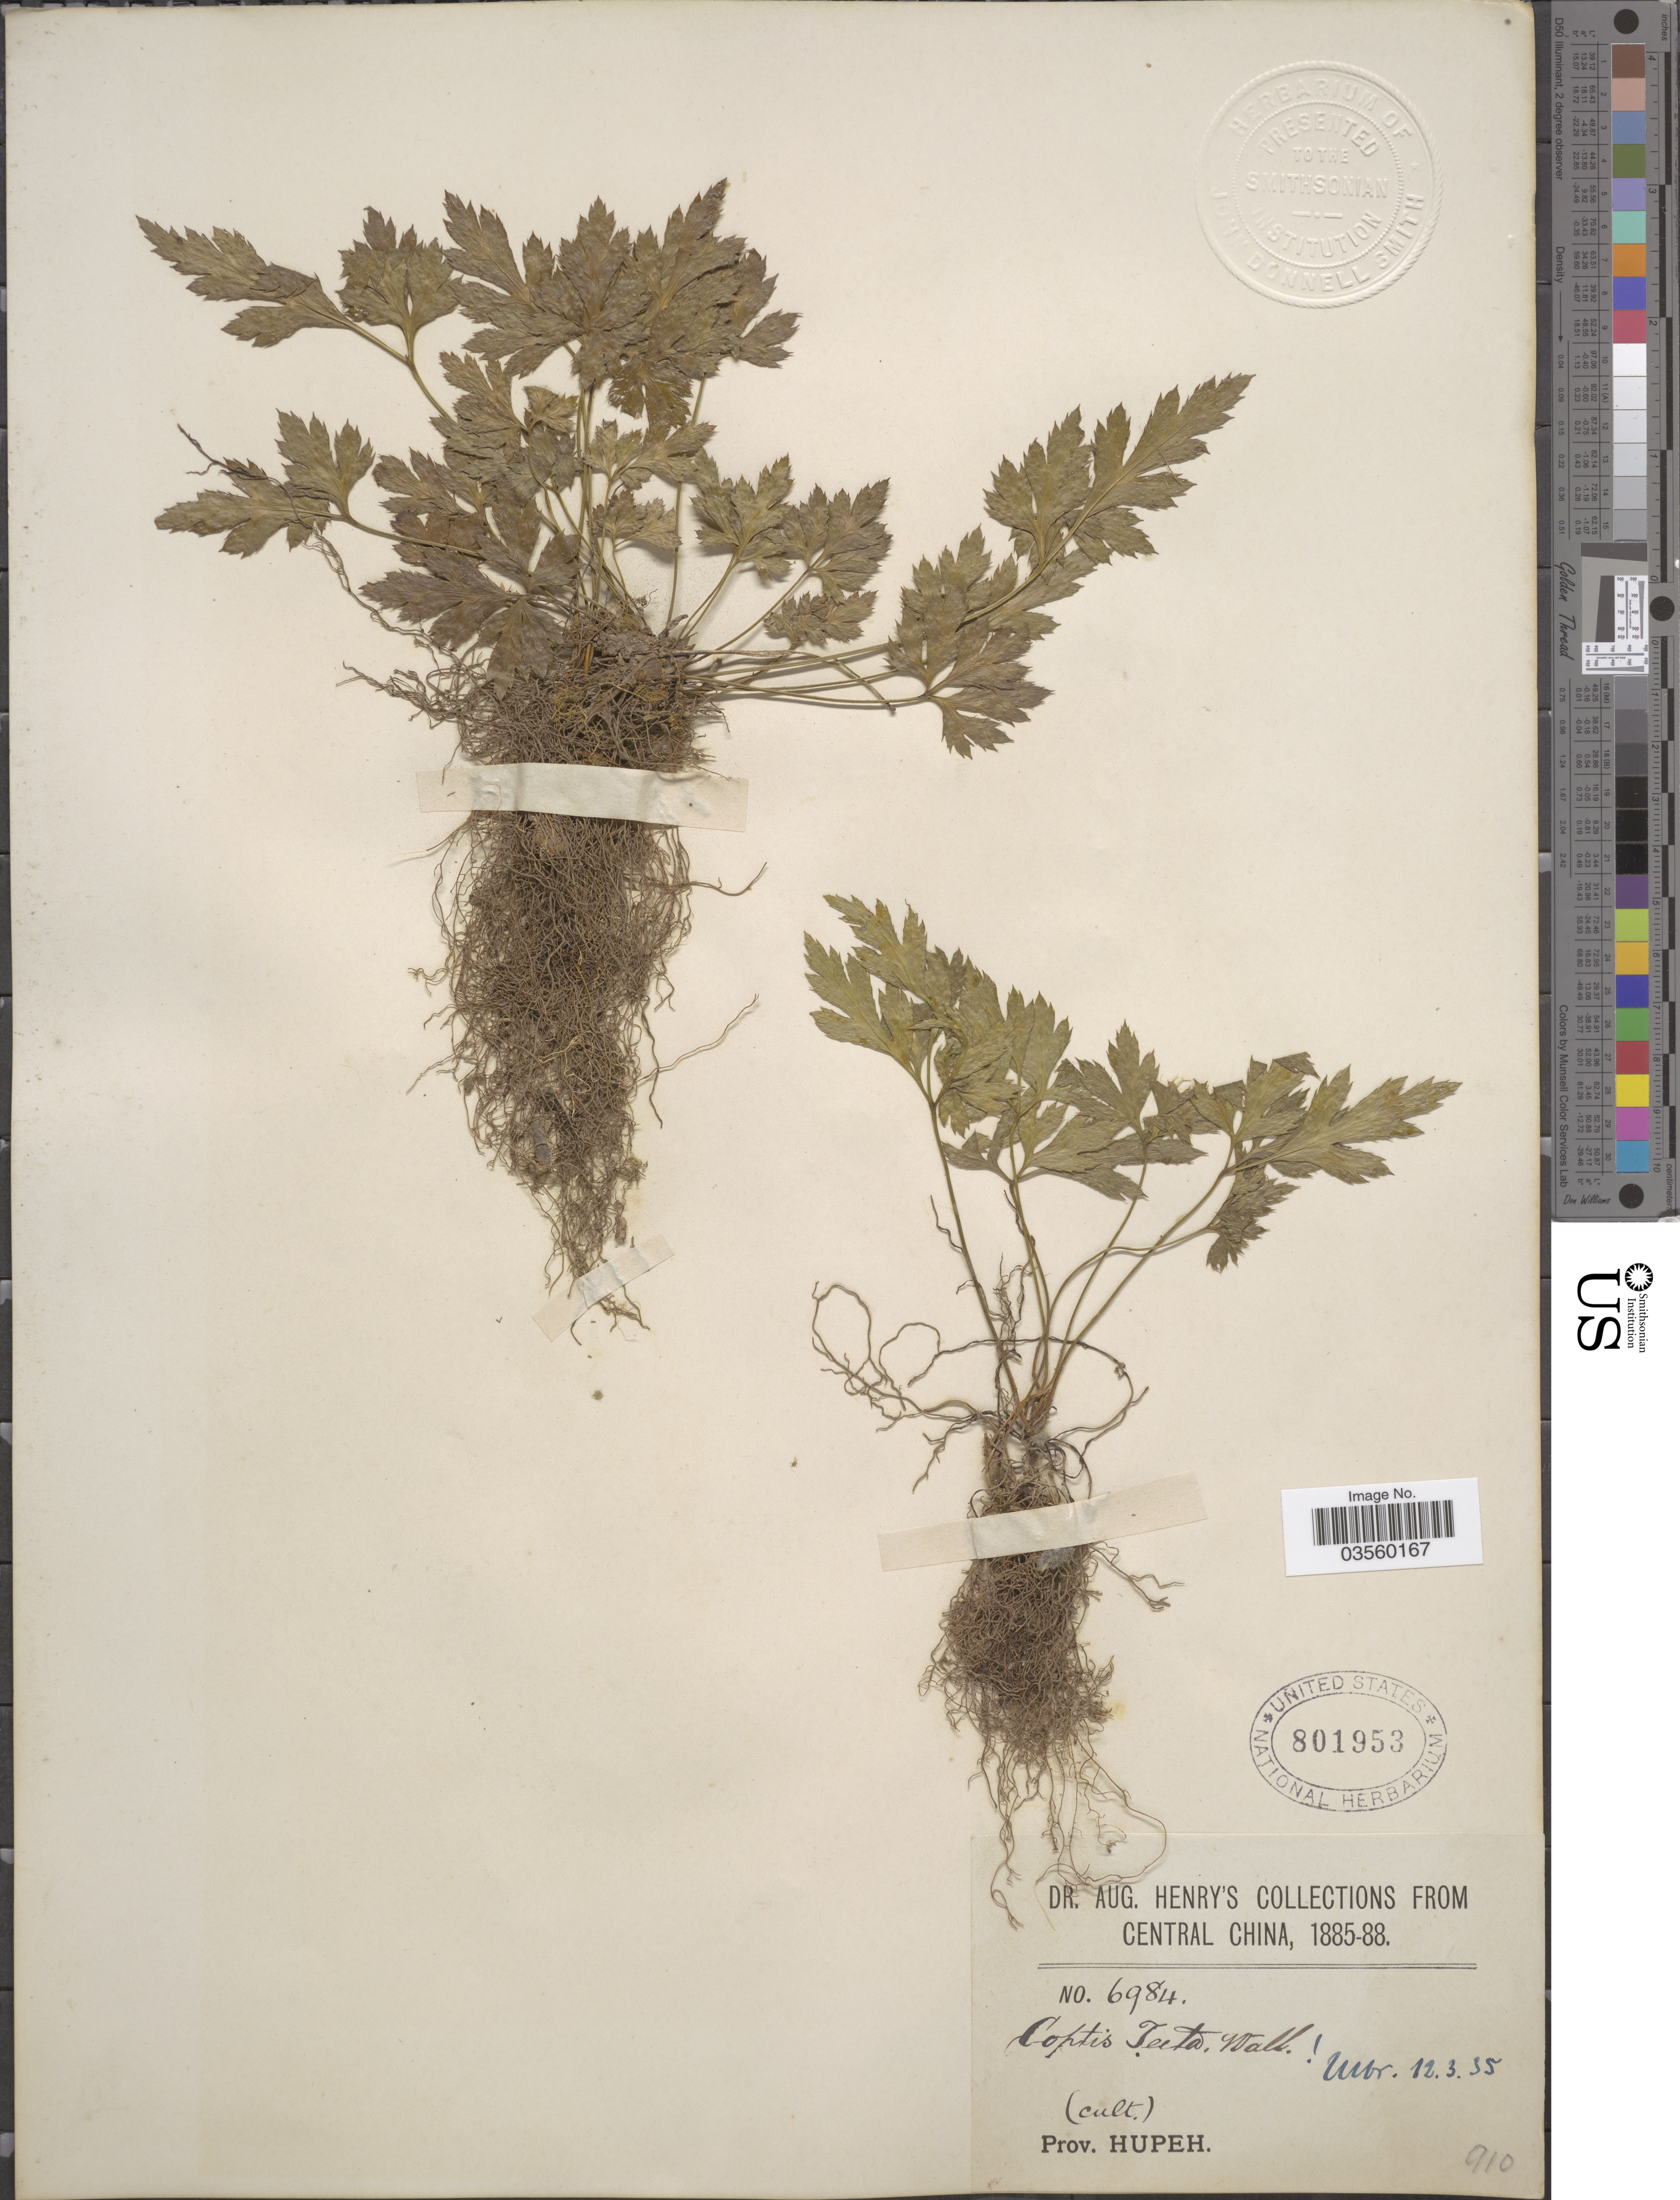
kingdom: Plantae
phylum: Tracheophyta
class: Magnoliopsida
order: Ranunculales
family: Ranunculaceae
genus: Coptis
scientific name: Coptis teeta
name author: Wall.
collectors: A. Henry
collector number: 6984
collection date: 1885/1888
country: China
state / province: Hubei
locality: Central China. Prov. Hupeh.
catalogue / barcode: US 801953